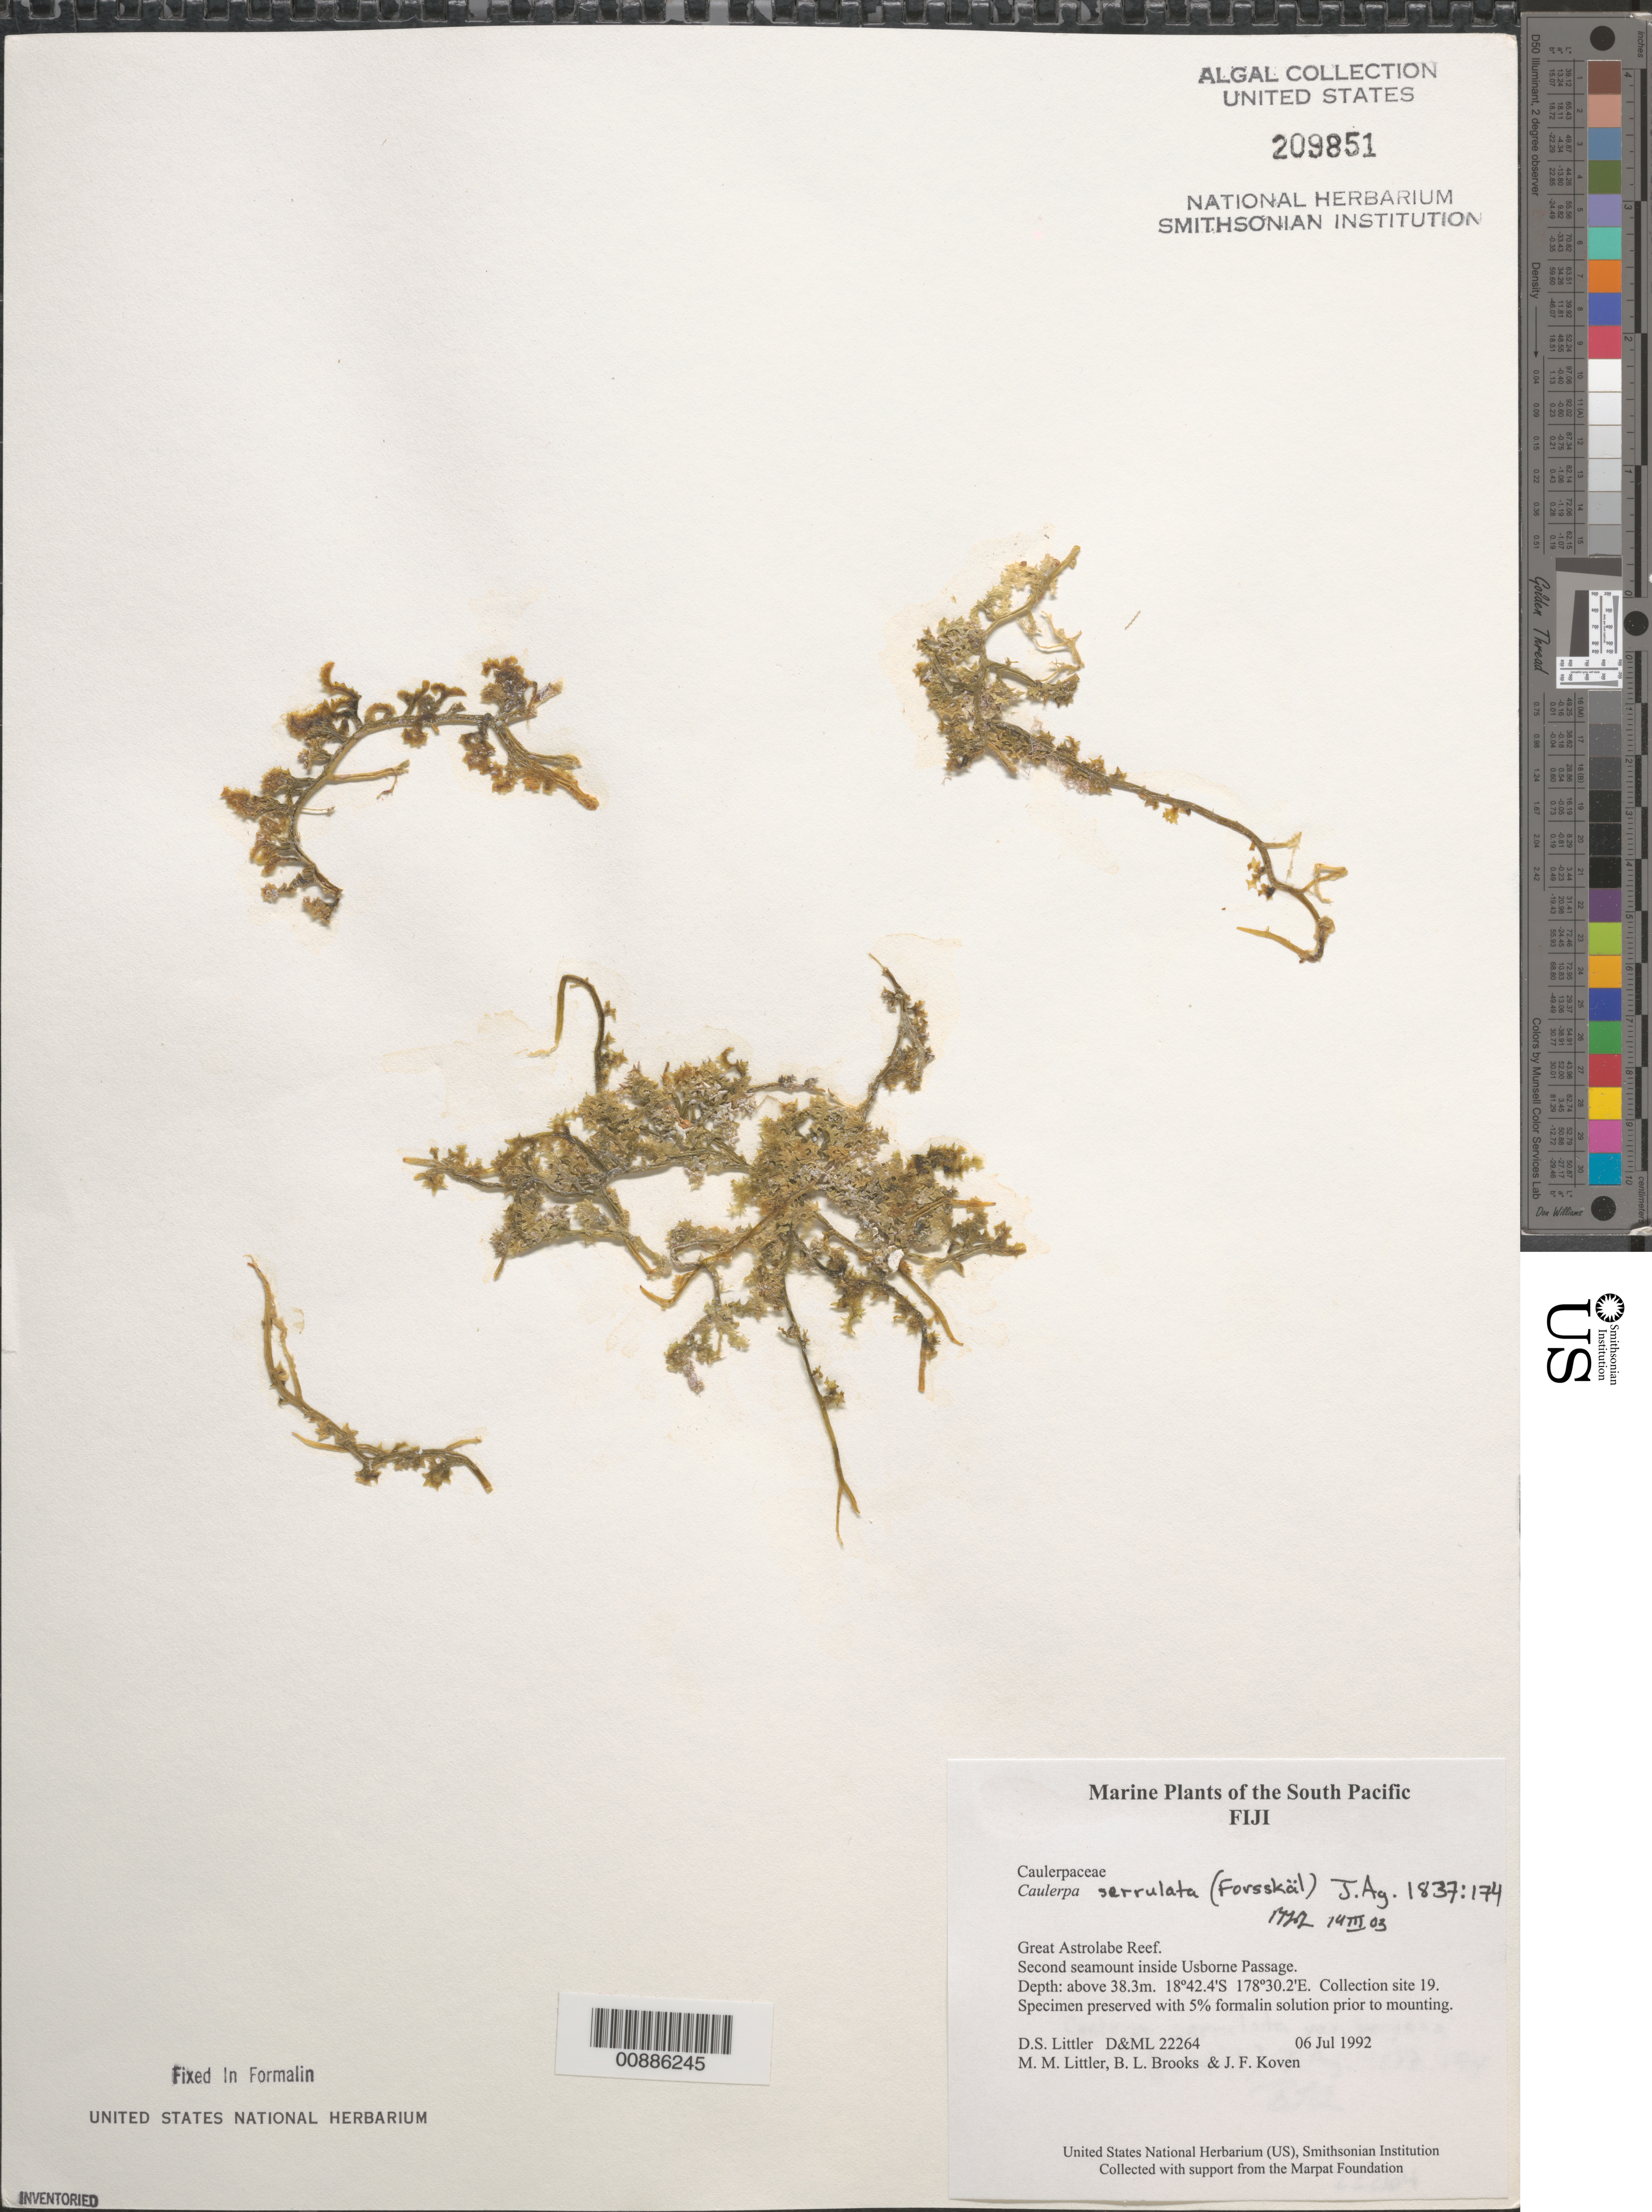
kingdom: Plantae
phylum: Chlorophyta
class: Ulvophyceae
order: Bryopsidales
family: Caulerpaceae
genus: Caulerpa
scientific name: Caulerpa serrulata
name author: (Forssk.) J. Agardh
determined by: Brooks, B. L., (BOT), Smithsonian Institution - National Museum of Natural History (UNITED STATES)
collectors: D. S. Littler, M. M. Littler, B. Brooks & J. Koven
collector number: D&ML 22264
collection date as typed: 06 Jul 1992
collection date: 1992-07-06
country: Fiji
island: Great Astrolabe Reef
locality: Great Astrolabe Reef, second seamount inside Usborne Passage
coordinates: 18 42.4'S, 178 30.2'E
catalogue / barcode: US 209851